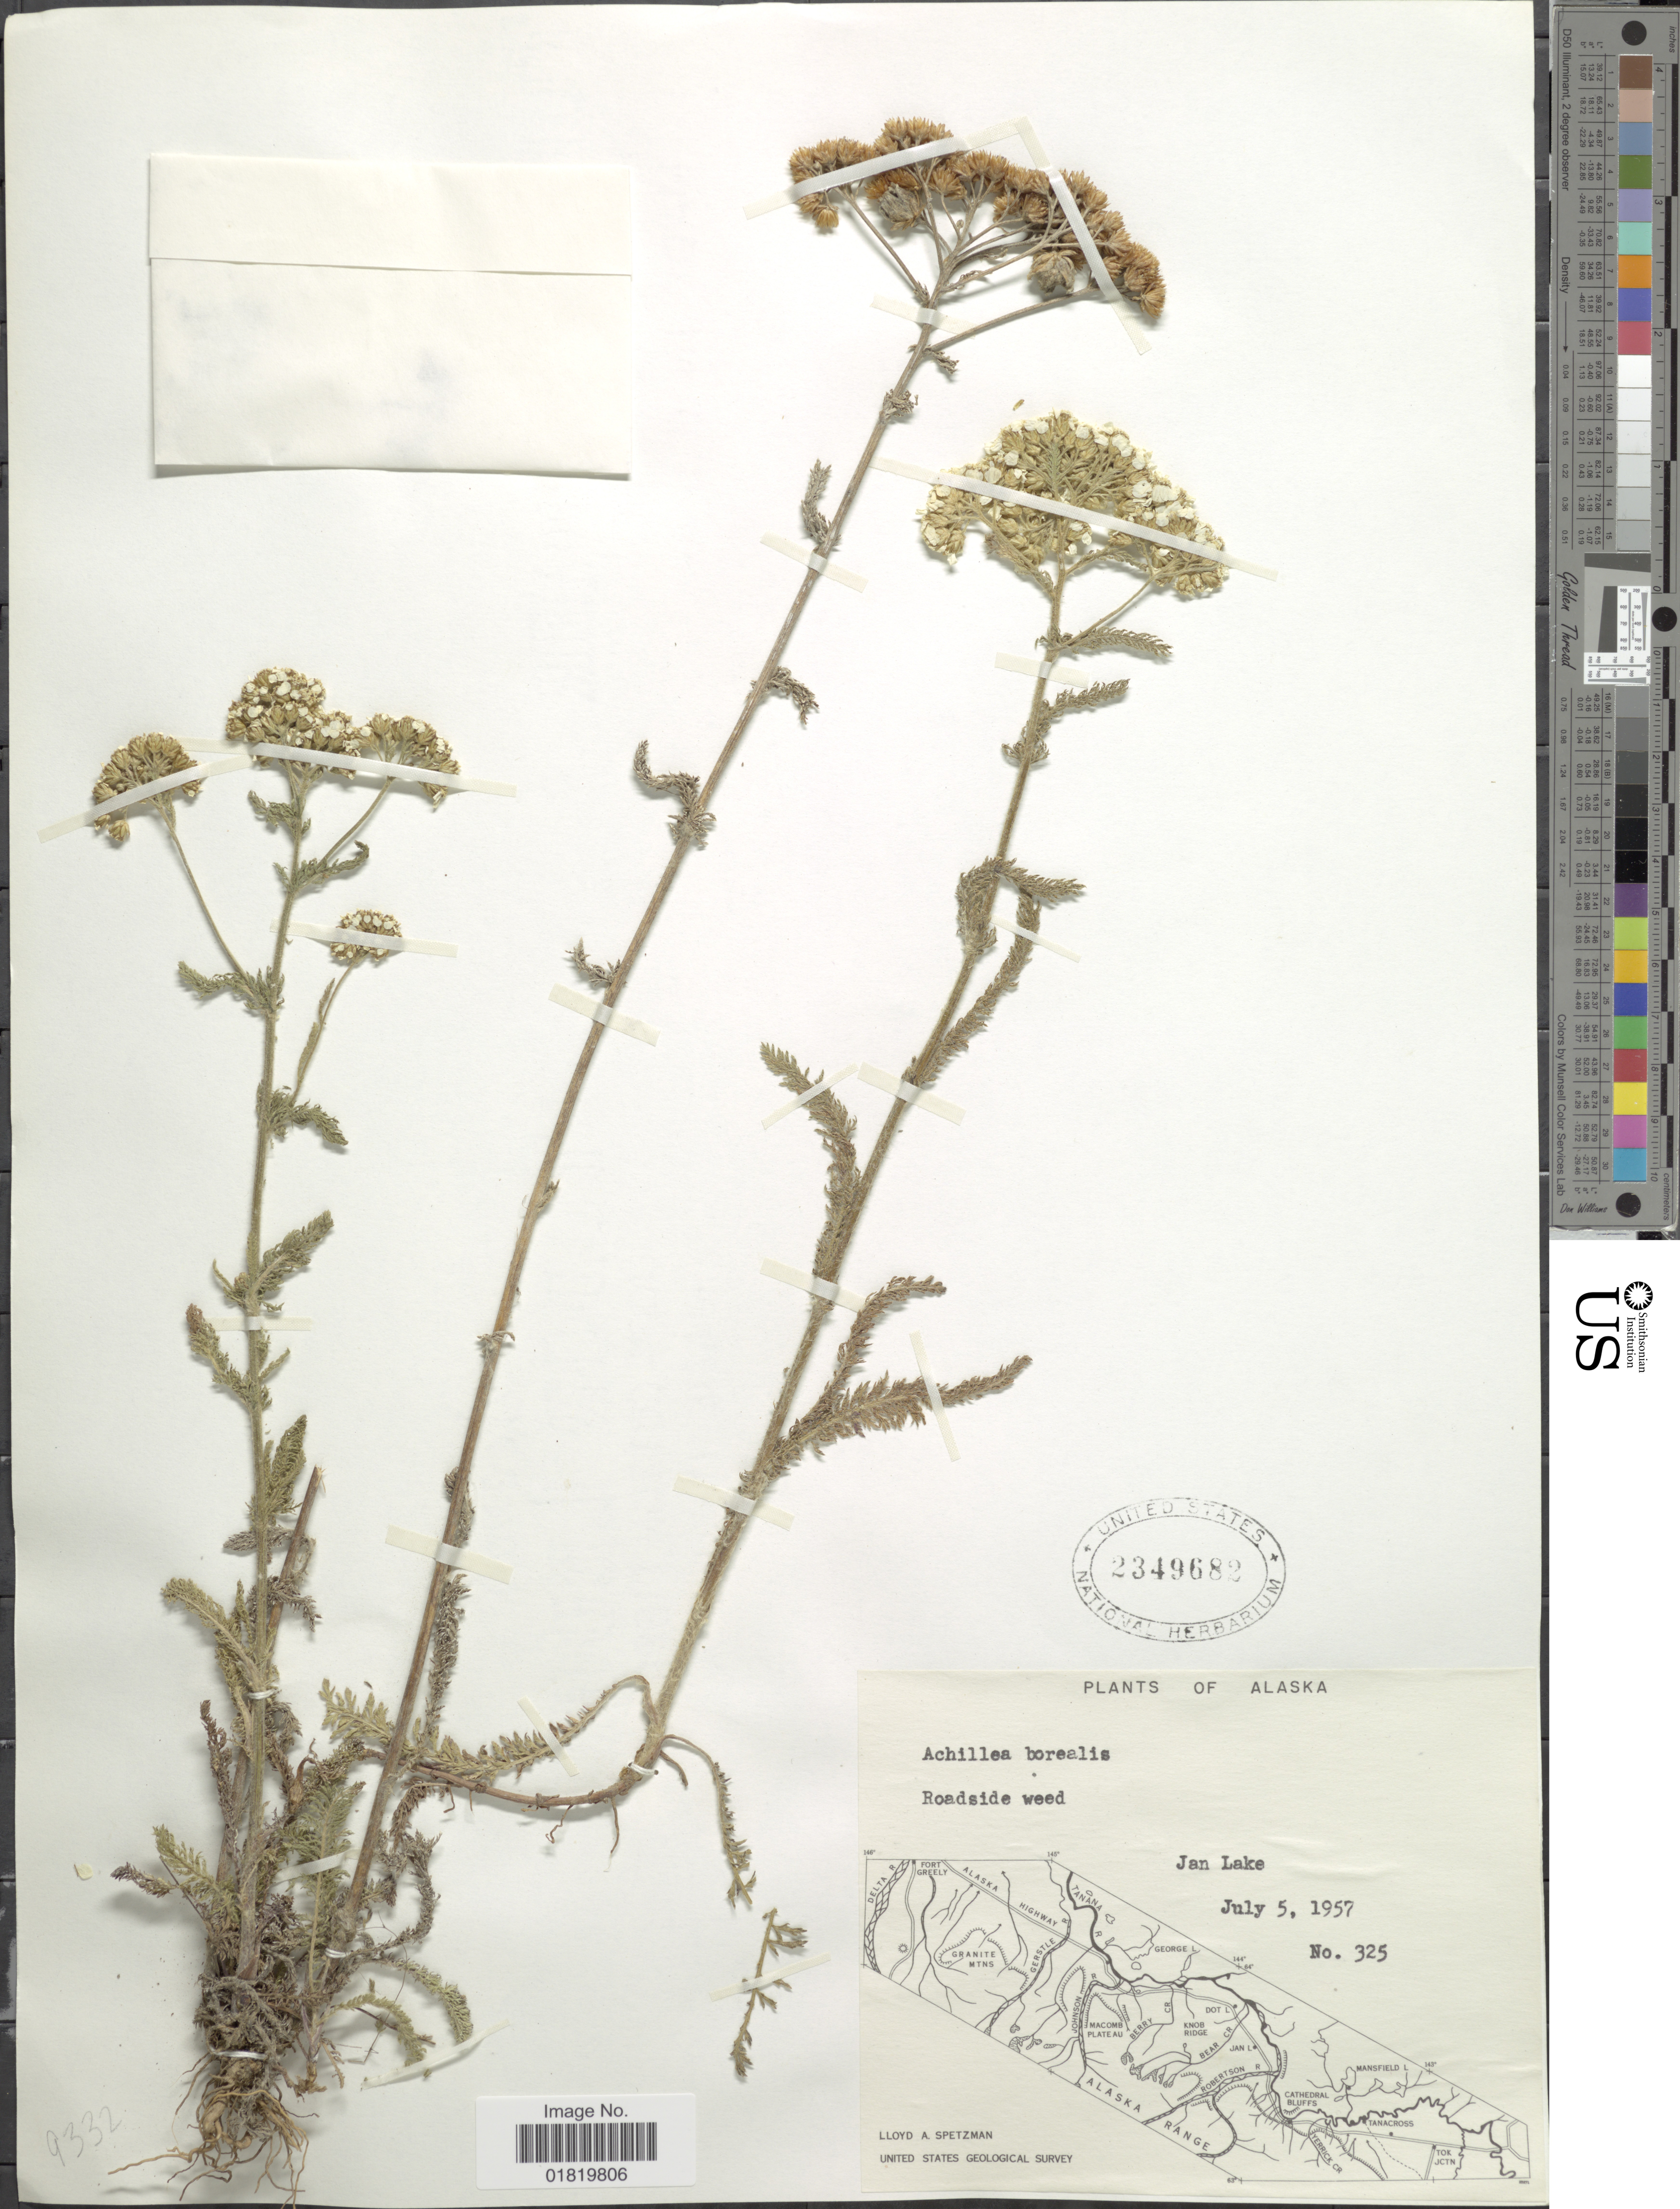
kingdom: Plantae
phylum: Tracheophyta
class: Magnoliopsida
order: Asterales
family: Asteraceae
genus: Achillea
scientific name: Achillea borealis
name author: Bong.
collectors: L. Spetzman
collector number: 325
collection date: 1957-07-05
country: United States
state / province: Alaska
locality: Roadside weed. Jan Lake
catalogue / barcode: US 2349682